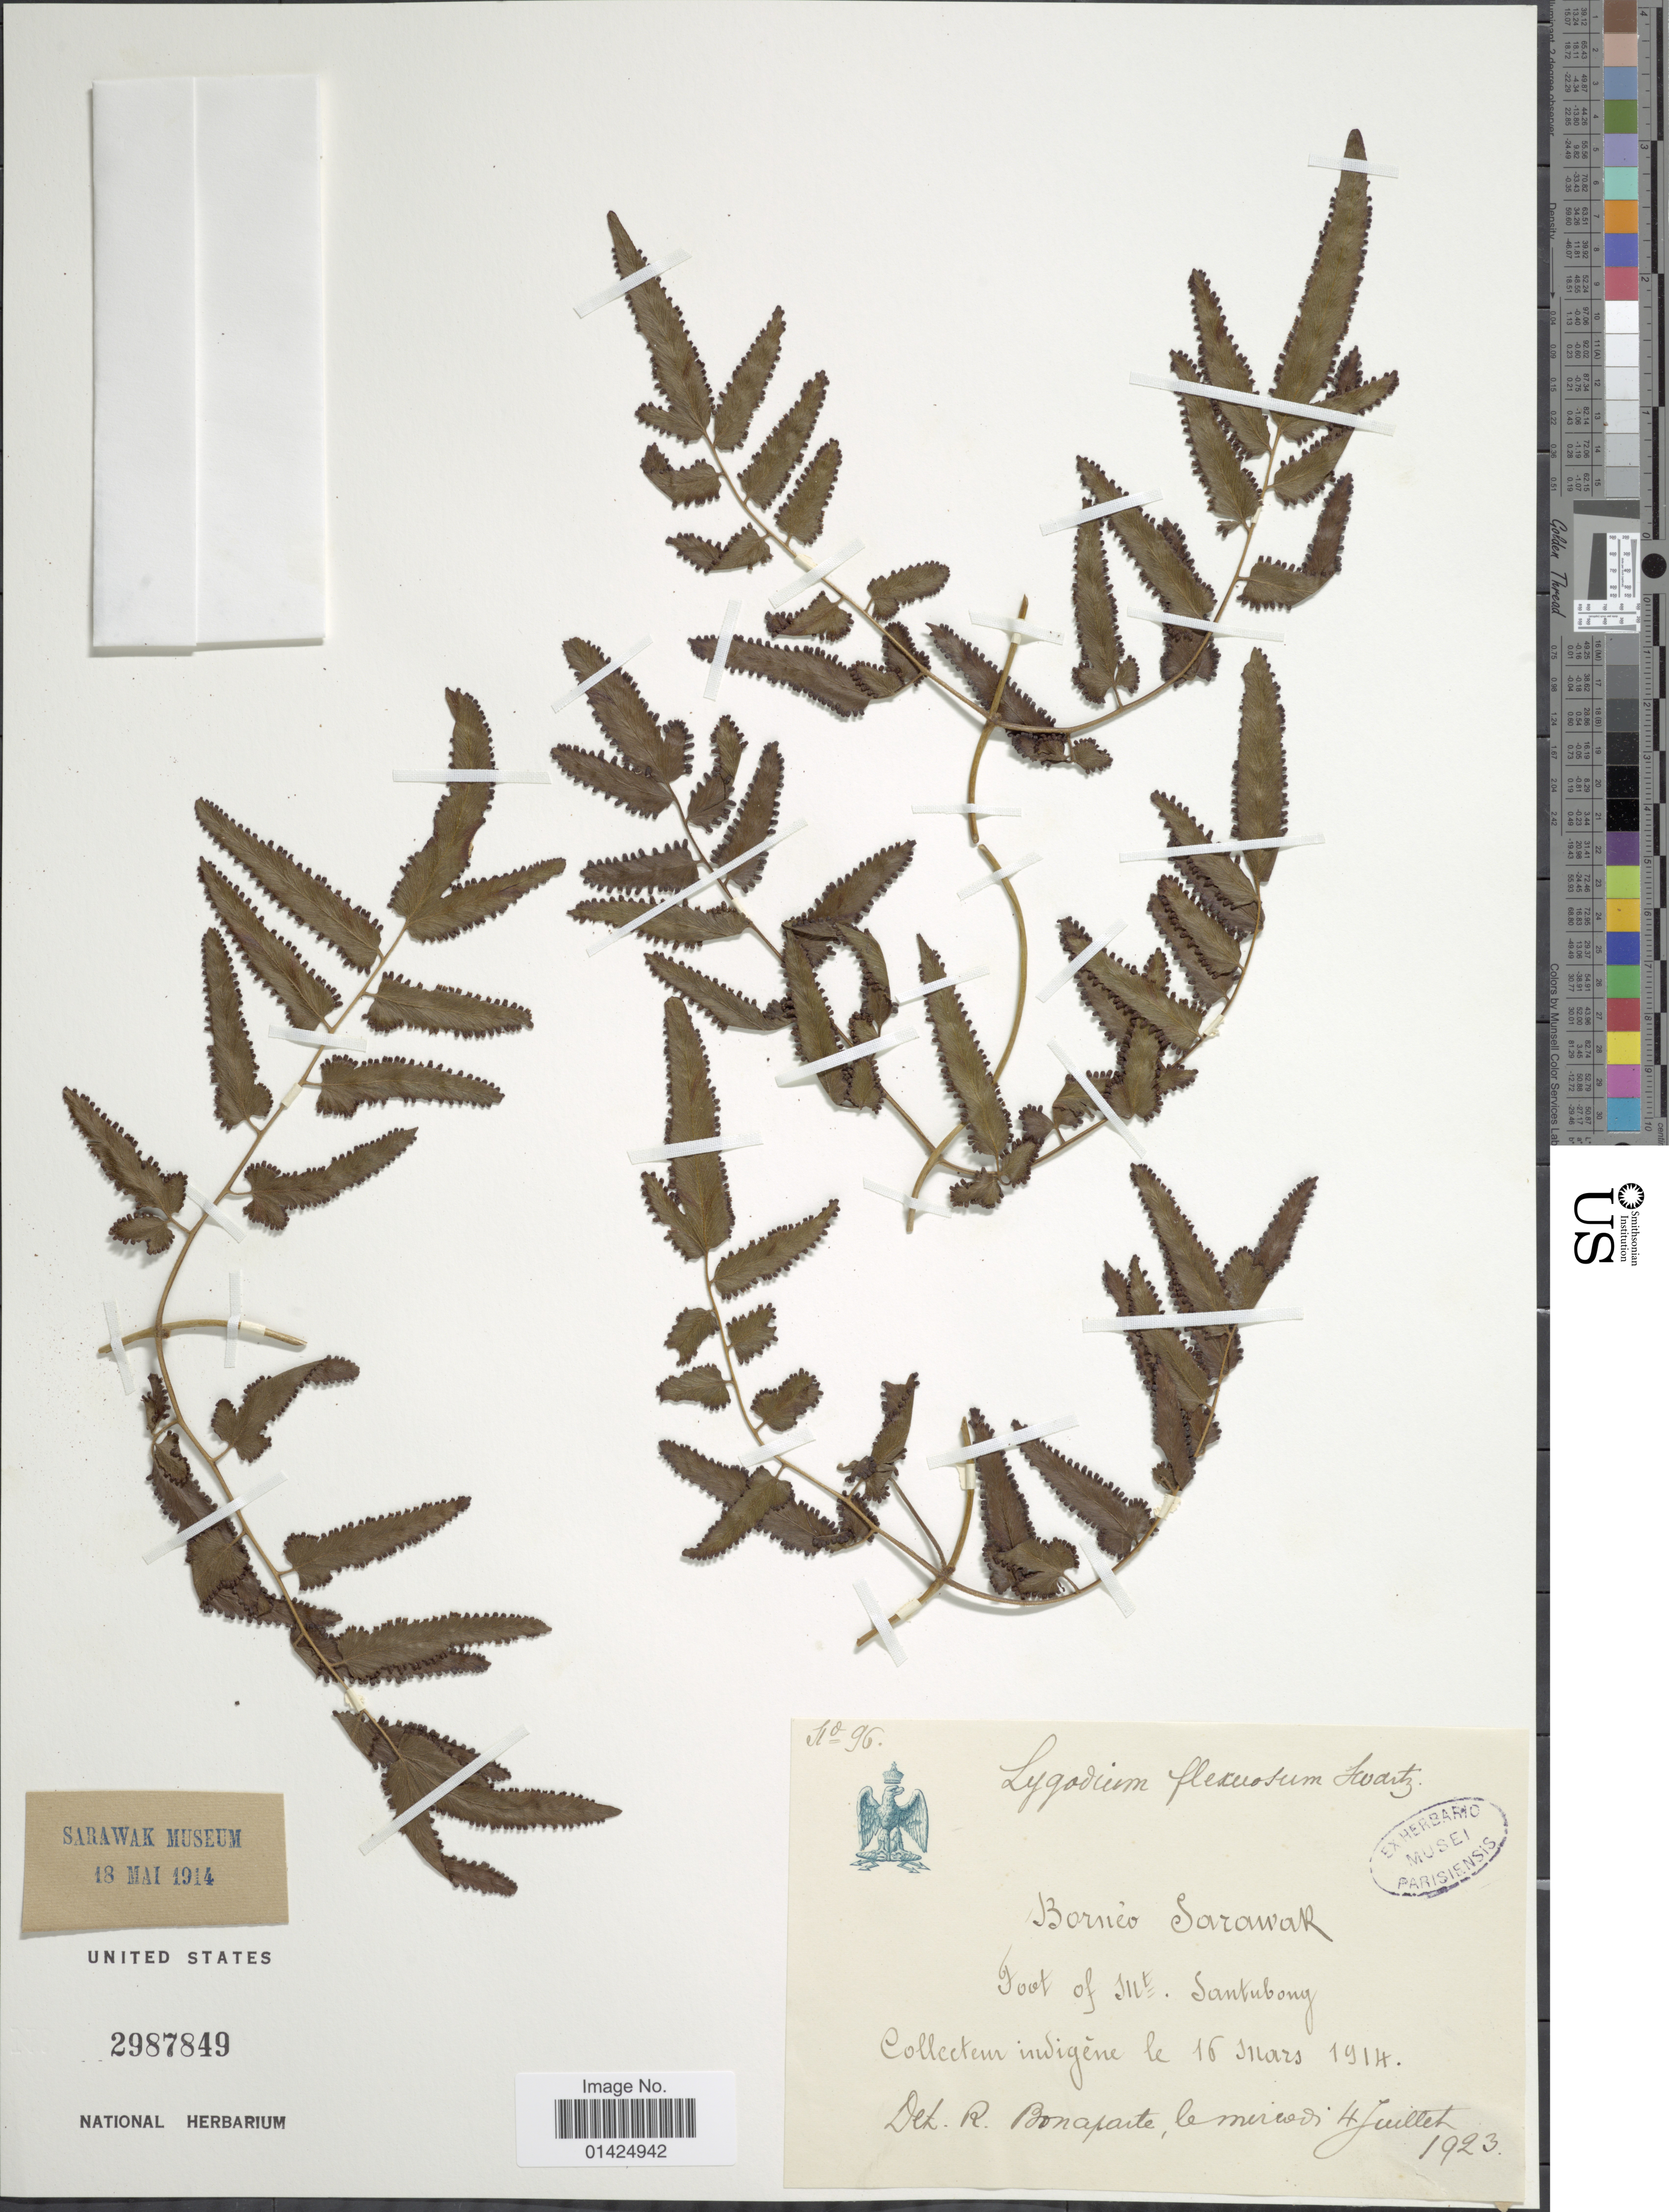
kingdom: Plantae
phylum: Tracheophyta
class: Polypodiopsida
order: Schizaeales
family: Lygodiaceae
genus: Lygodium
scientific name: Lygodium flexuosum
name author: Sw.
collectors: ex herb. Mus. Paris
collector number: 96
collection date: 1914-03-16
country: Malaysia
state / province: Sarawak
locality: Borneo Sarawak. Foot of Mt. Santubong.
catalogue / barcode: US 2987849